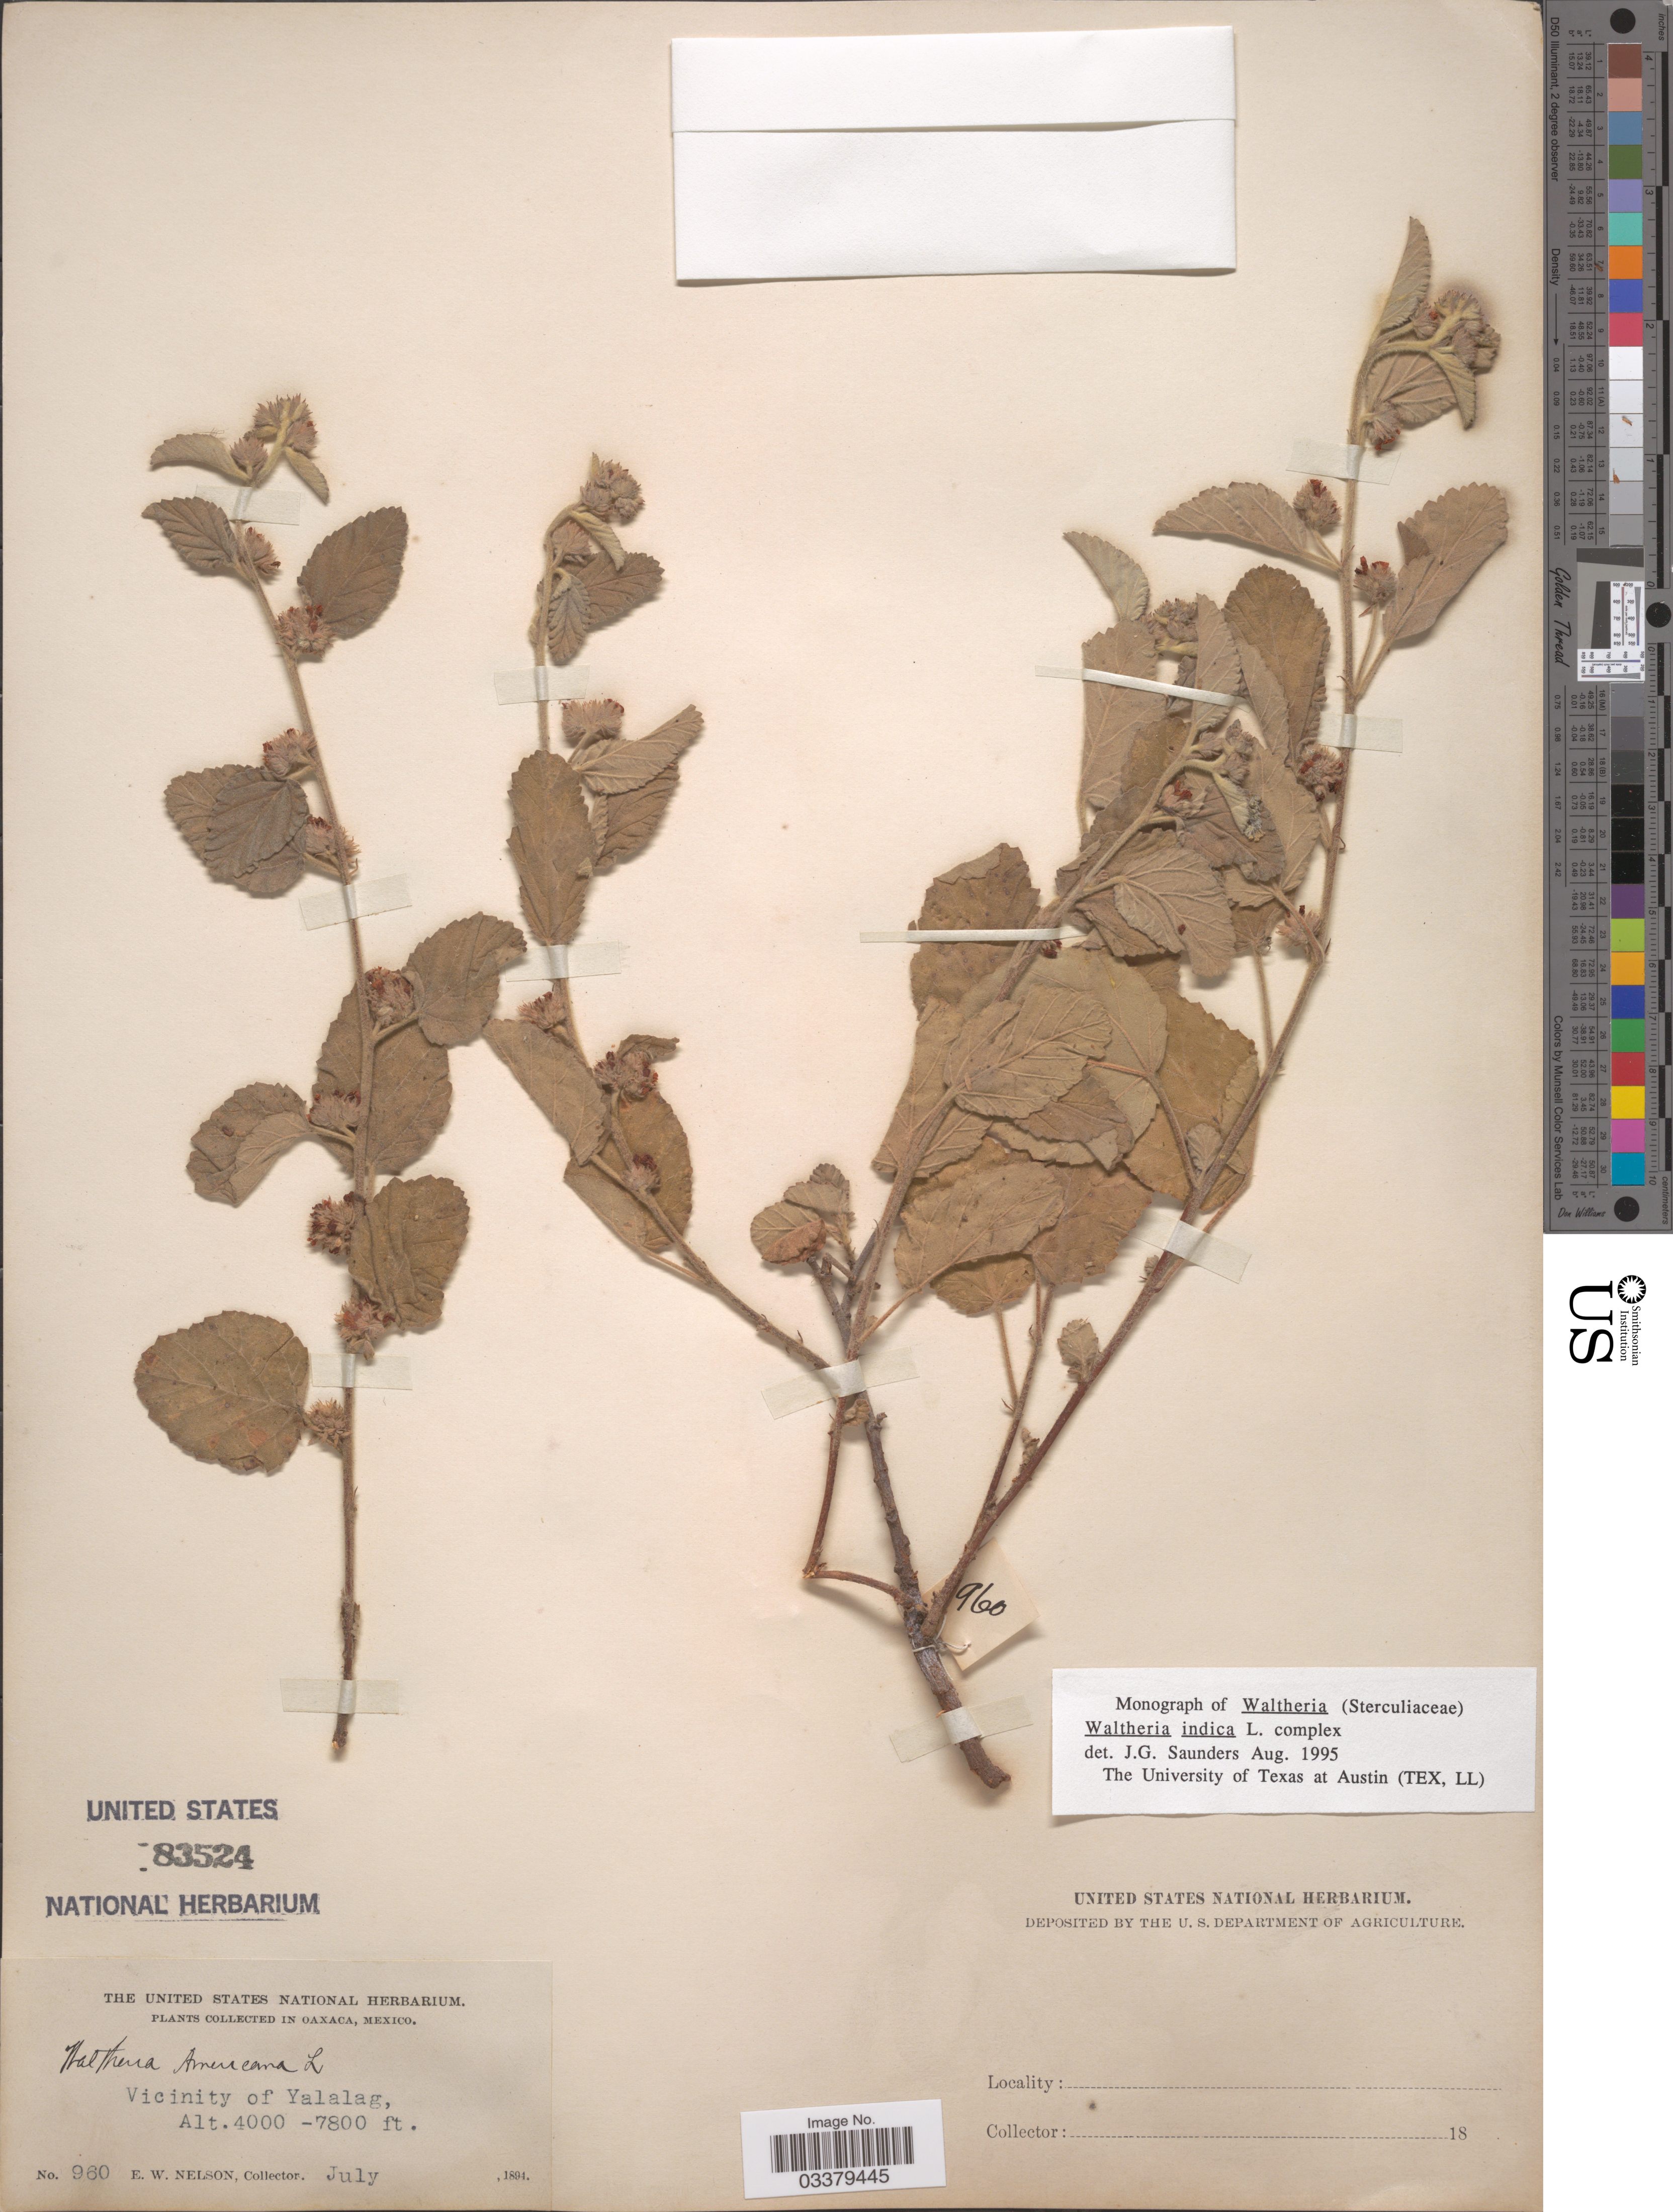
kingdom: Plantae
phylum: Tracheophyta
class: Magnoliopsida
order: Malvales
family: Malvaceae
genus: Waltheria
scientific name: Waltheria indica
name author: L.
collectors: E. W. Nelson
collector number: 960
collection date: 1894-07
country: Mexico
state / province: Oaxaca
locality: Vicinity of Yalalag.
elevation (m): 1219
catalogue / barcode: US 83524